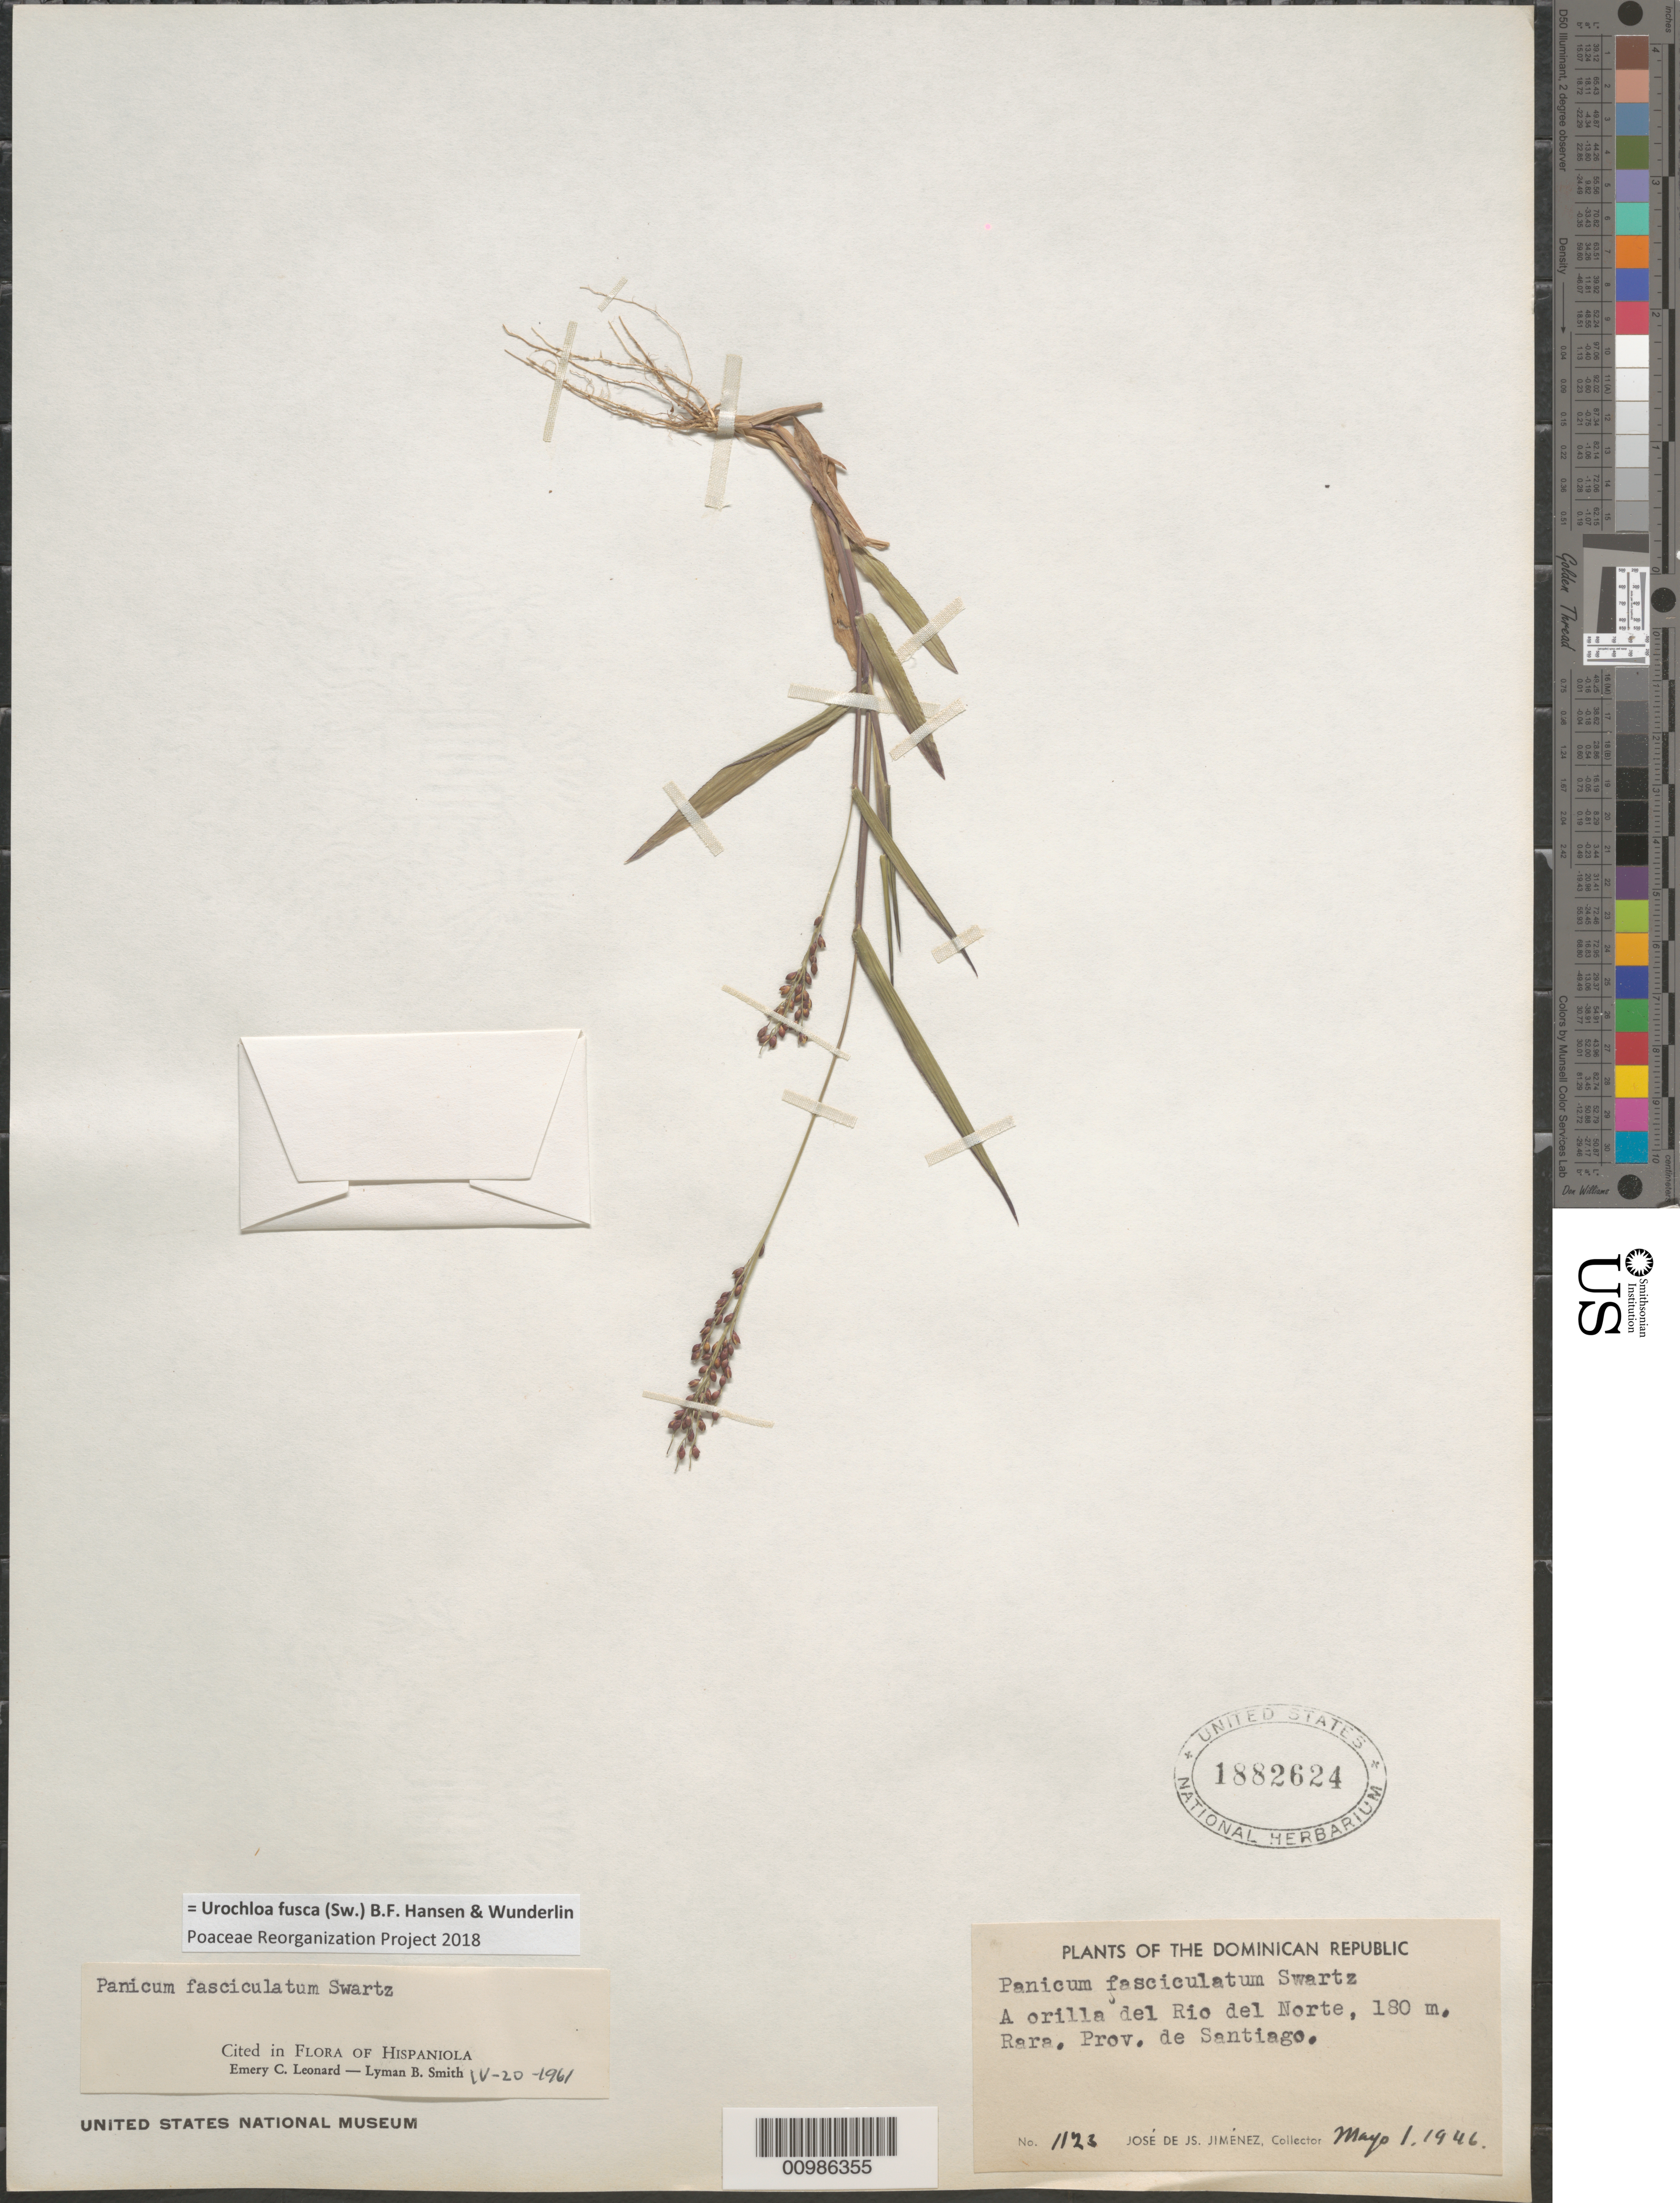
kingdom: Plantae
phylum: Tracheophyta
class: Liliopsida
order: Poales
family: Poaceae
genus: Brachiaria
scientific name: Brachiaria fasciculata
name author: (Sw.) Parodi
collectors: J. J. Jiménez Almonte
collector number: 1123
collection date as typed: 01 May 1946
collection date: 1946-05-01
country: Dominican Republic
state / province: Santiago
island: Hispaniola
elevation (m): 180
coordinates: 0 N, 0 E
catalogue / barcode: US 1882624